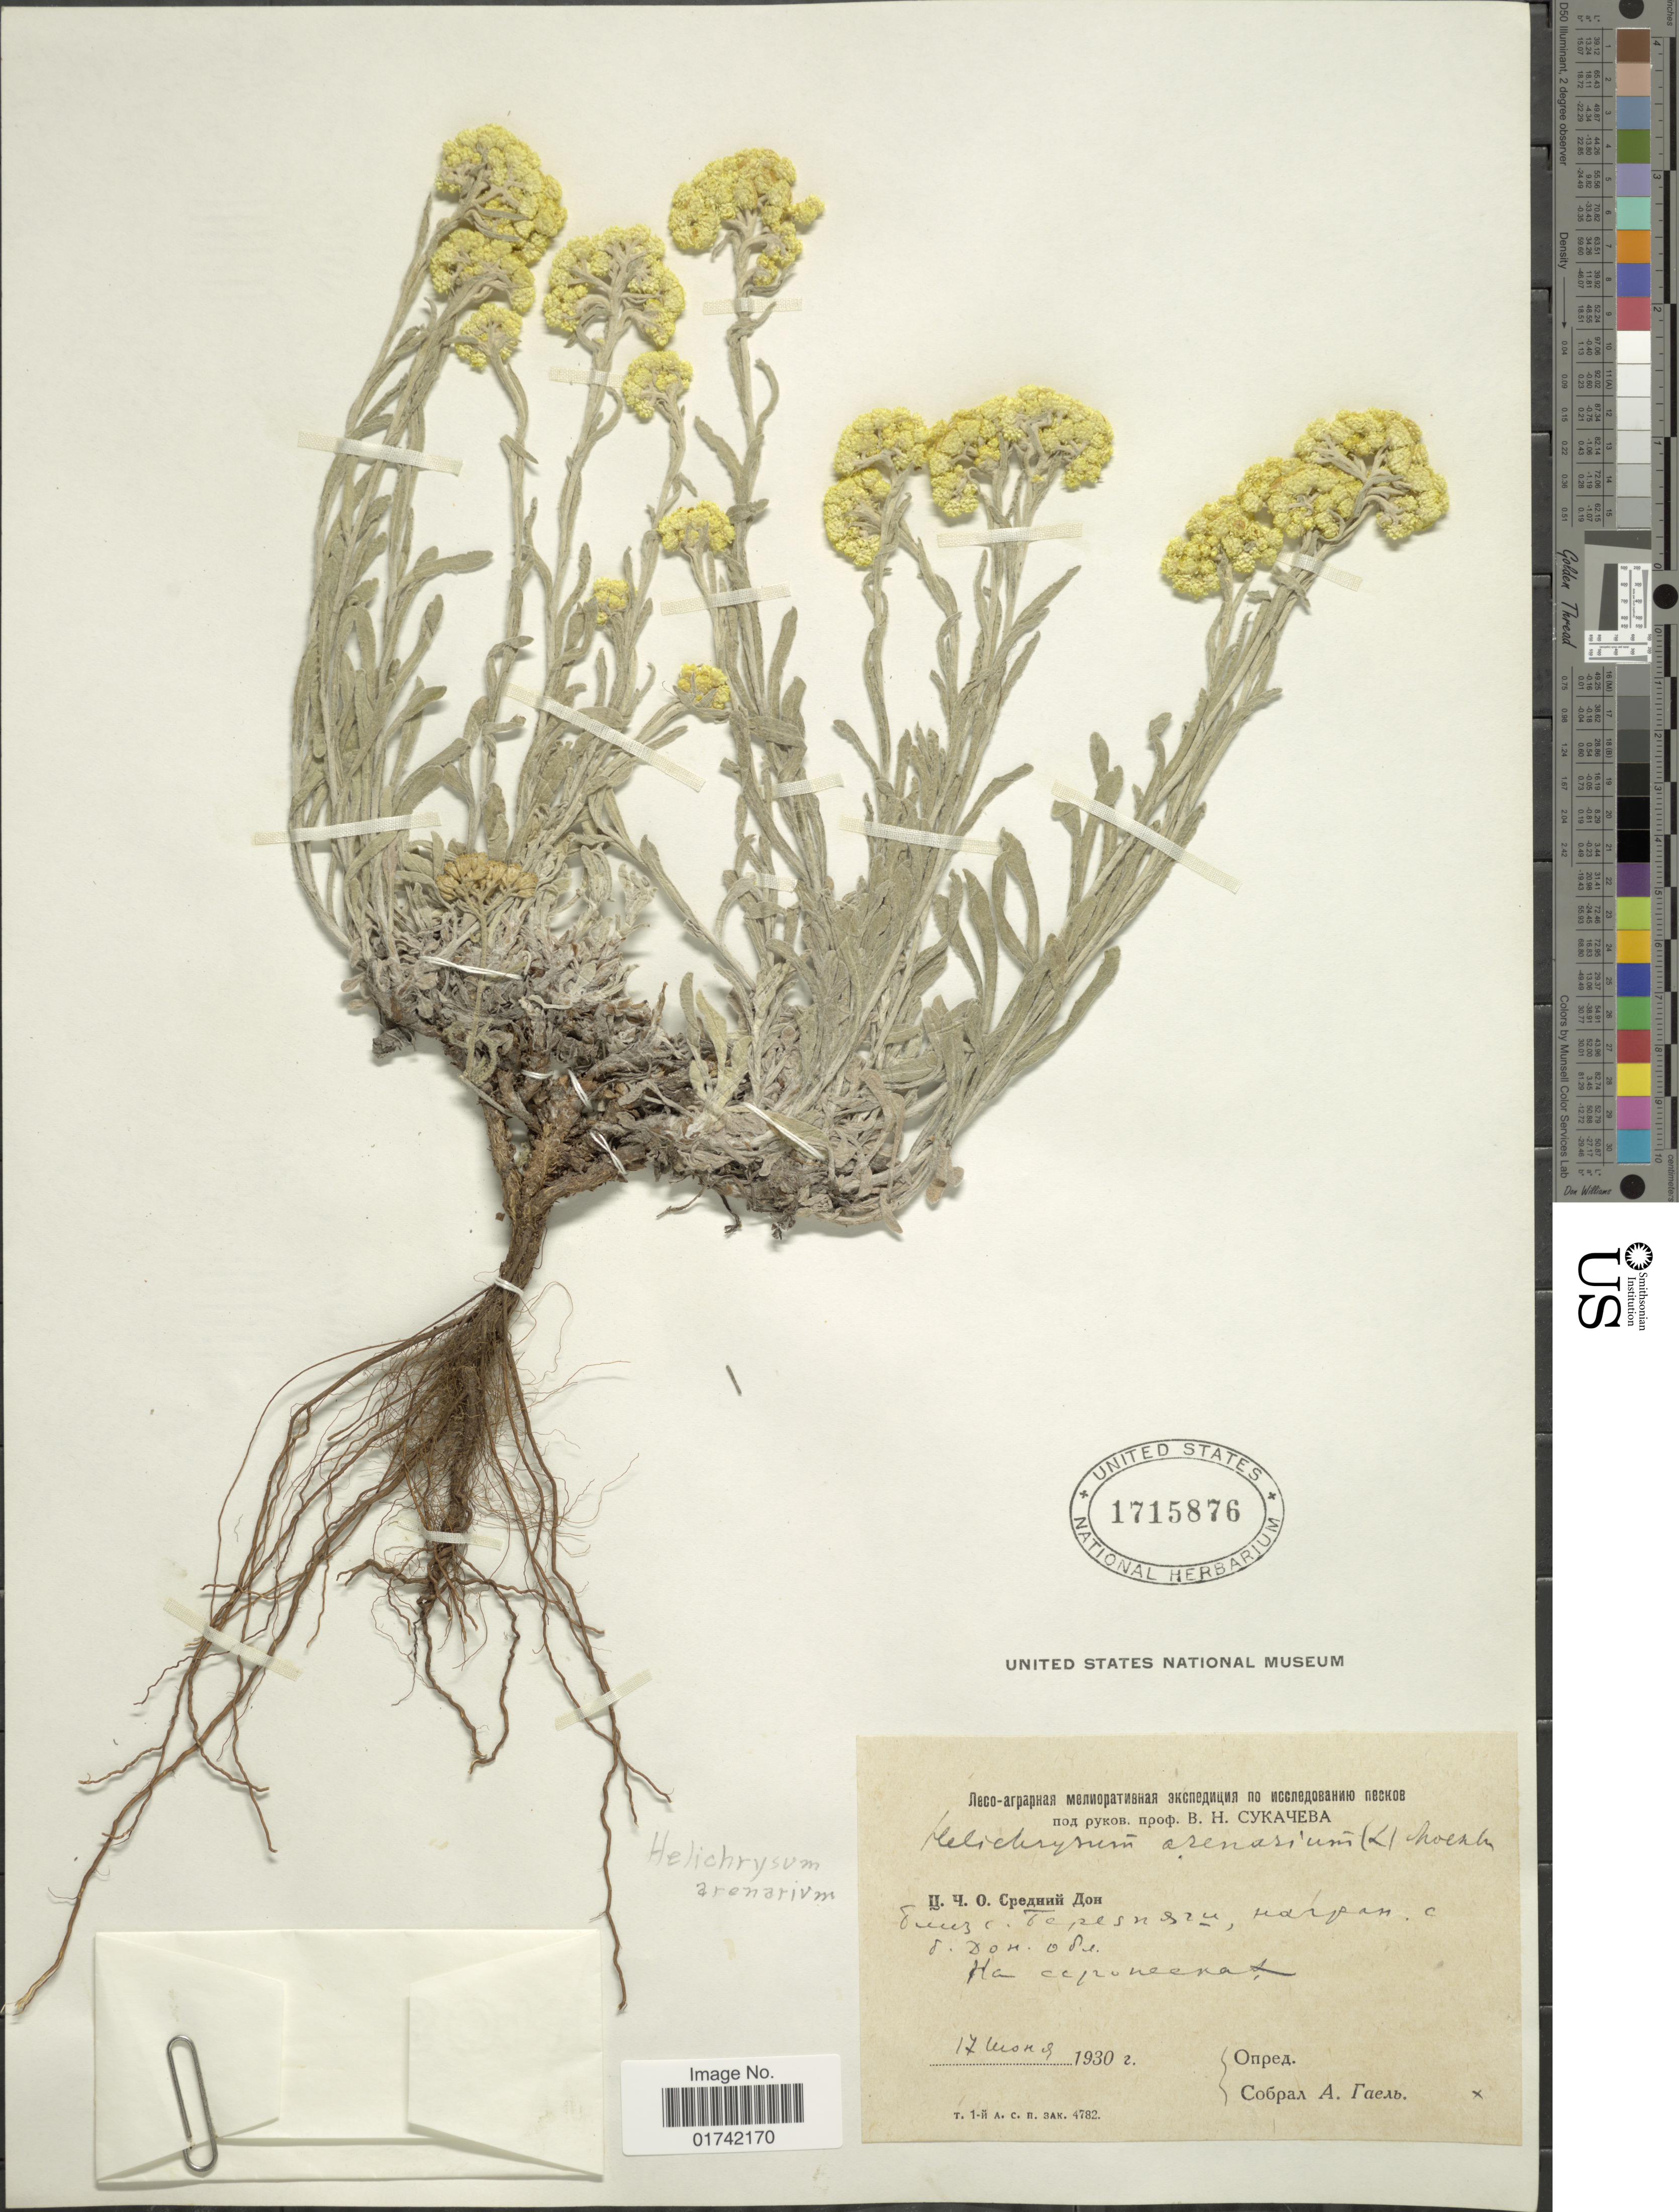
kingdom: Plantae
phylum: Tracheophyta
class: Magnoliopsida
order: Asterales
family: Asteraceae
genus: Helichrysum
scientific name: Helichrysum arenarium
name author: (L.) Moench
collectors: A. Gael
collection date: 1930-06-17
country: Russian Federation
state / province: Voronezh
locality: Near village Bereznyagi on the border with Rostov Province.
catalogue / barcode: US 1715876